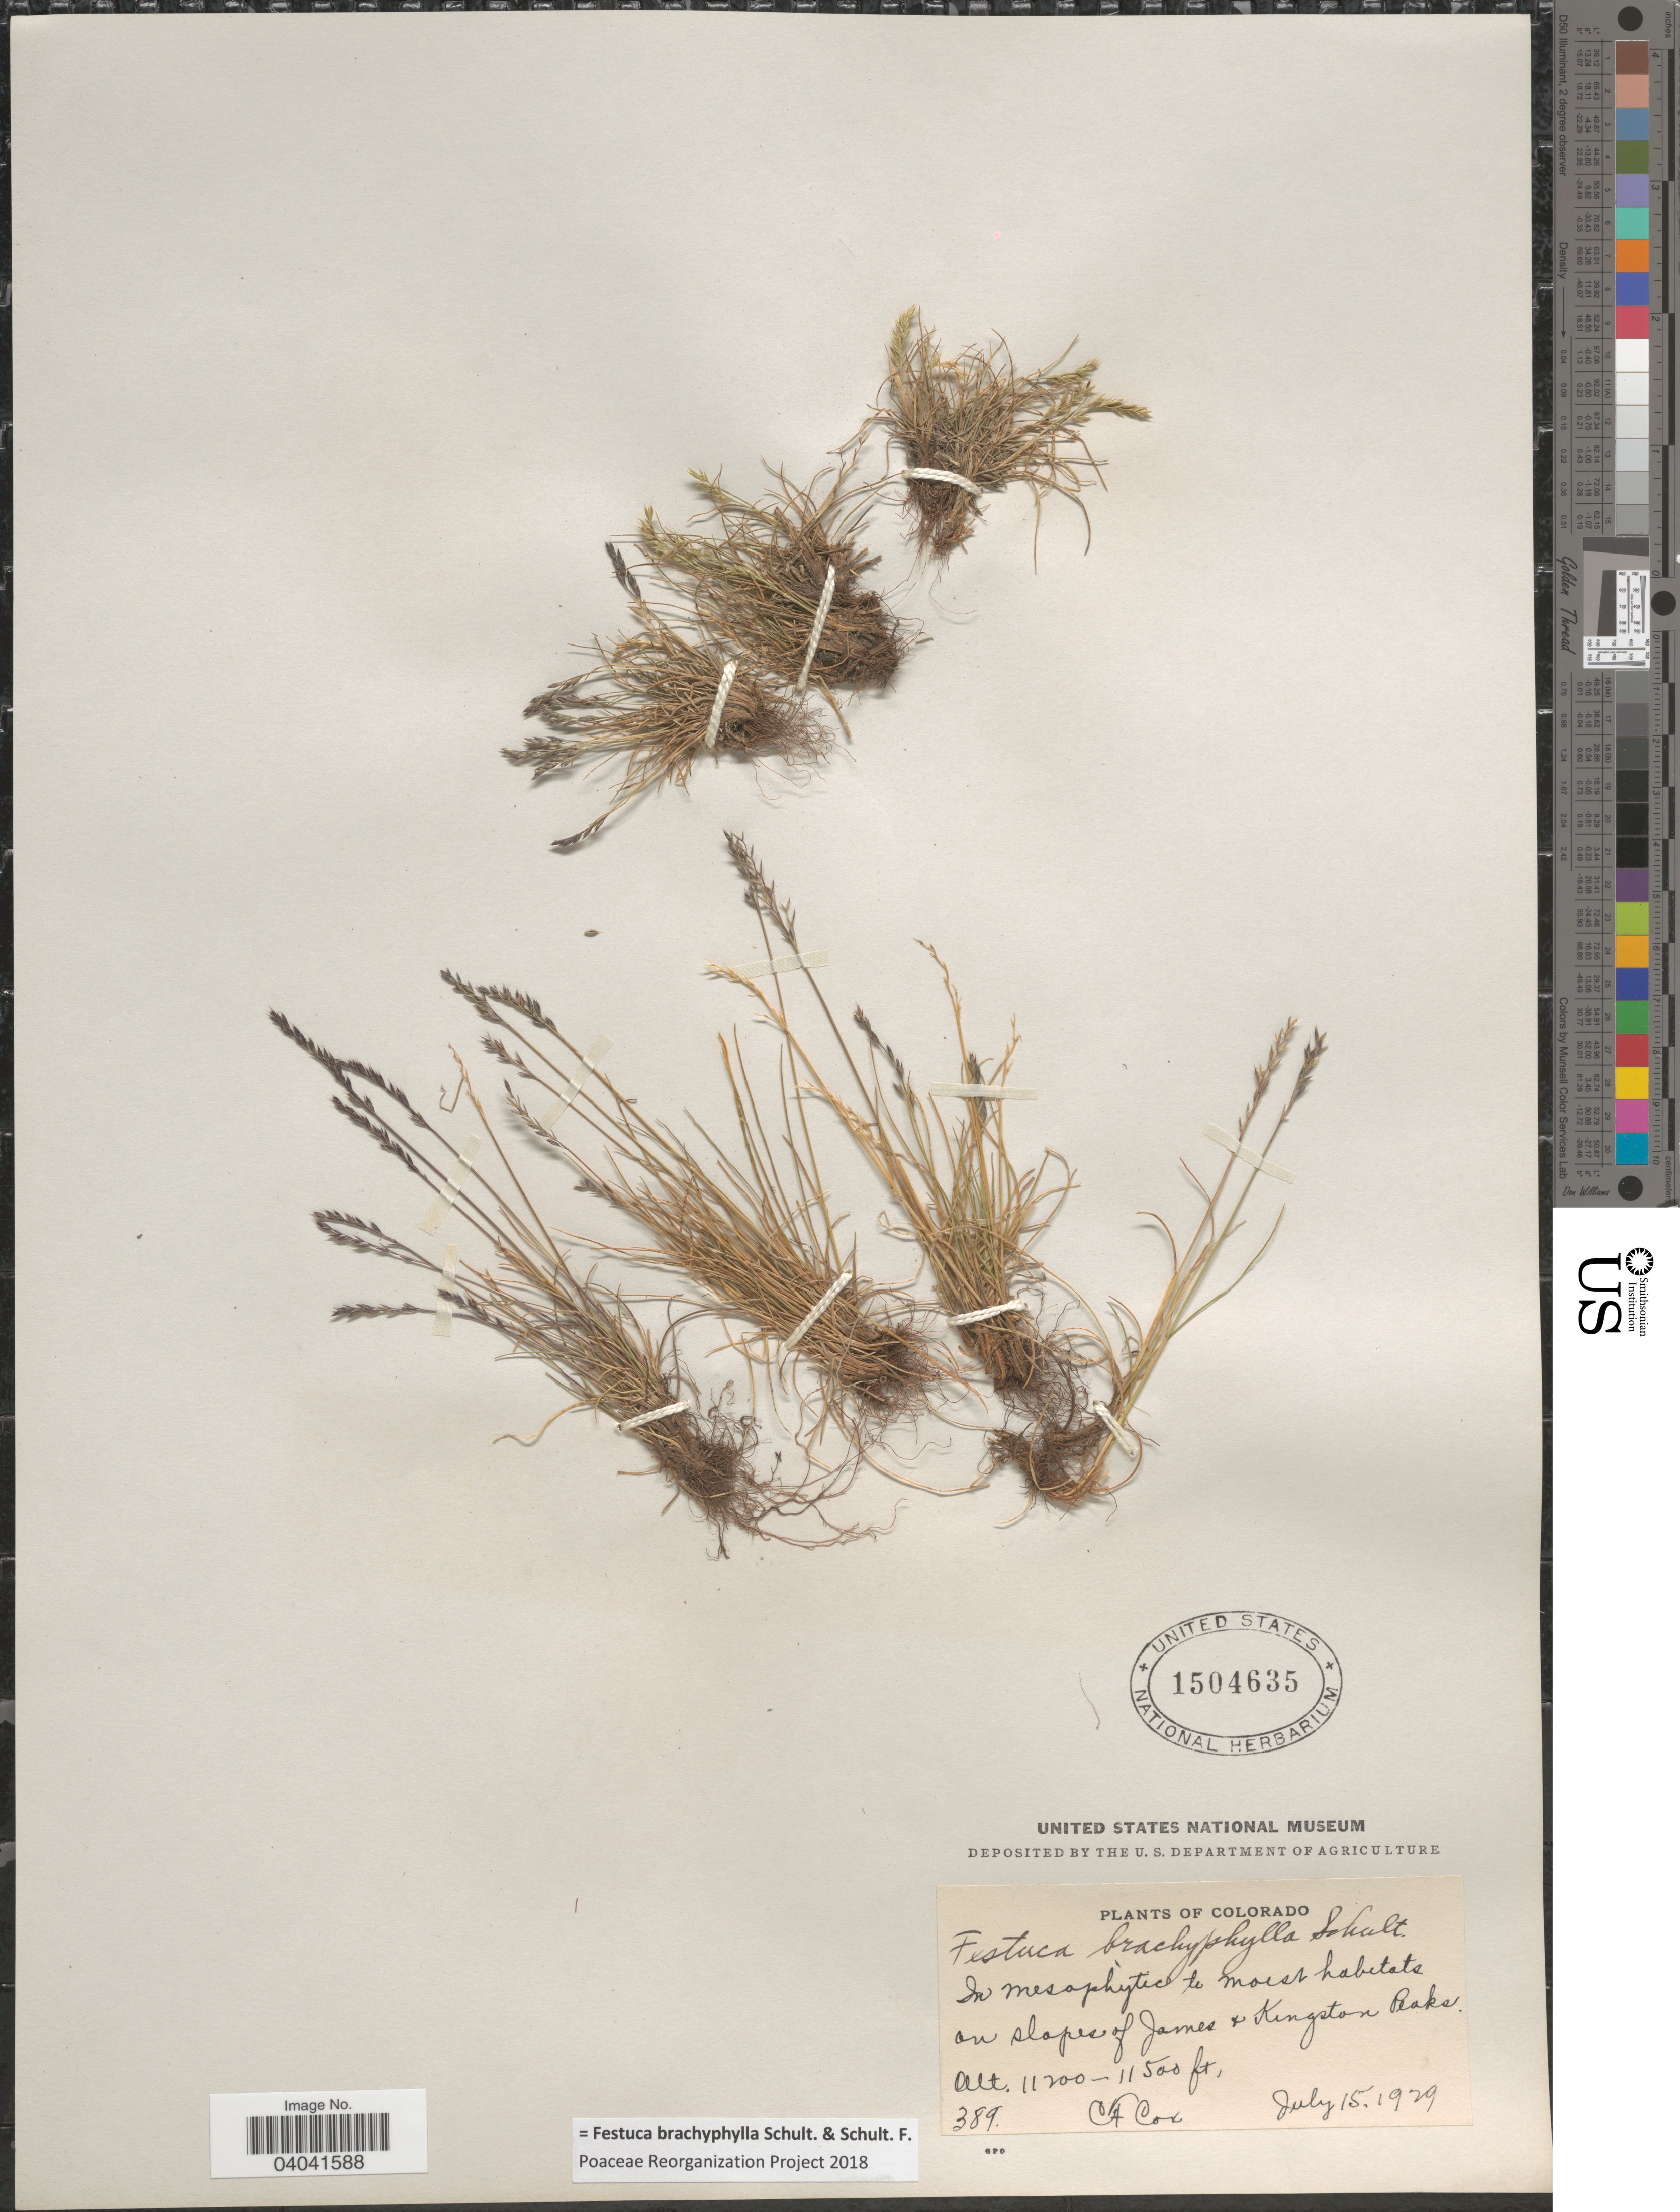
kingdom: Plantae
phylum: Tracheophyta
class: Liliopsida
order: Poales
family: Poaceae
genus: Festuca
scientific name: Festuca brachyphylla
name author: Schult. & Schult. f.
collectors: C. Cox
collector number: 389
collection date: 1929-07-15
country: United States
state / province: Colorado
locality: In mesaphytic to moist habitats on slopes of James & Kingston Peaks.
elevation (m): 3414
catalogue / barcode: US 1504635